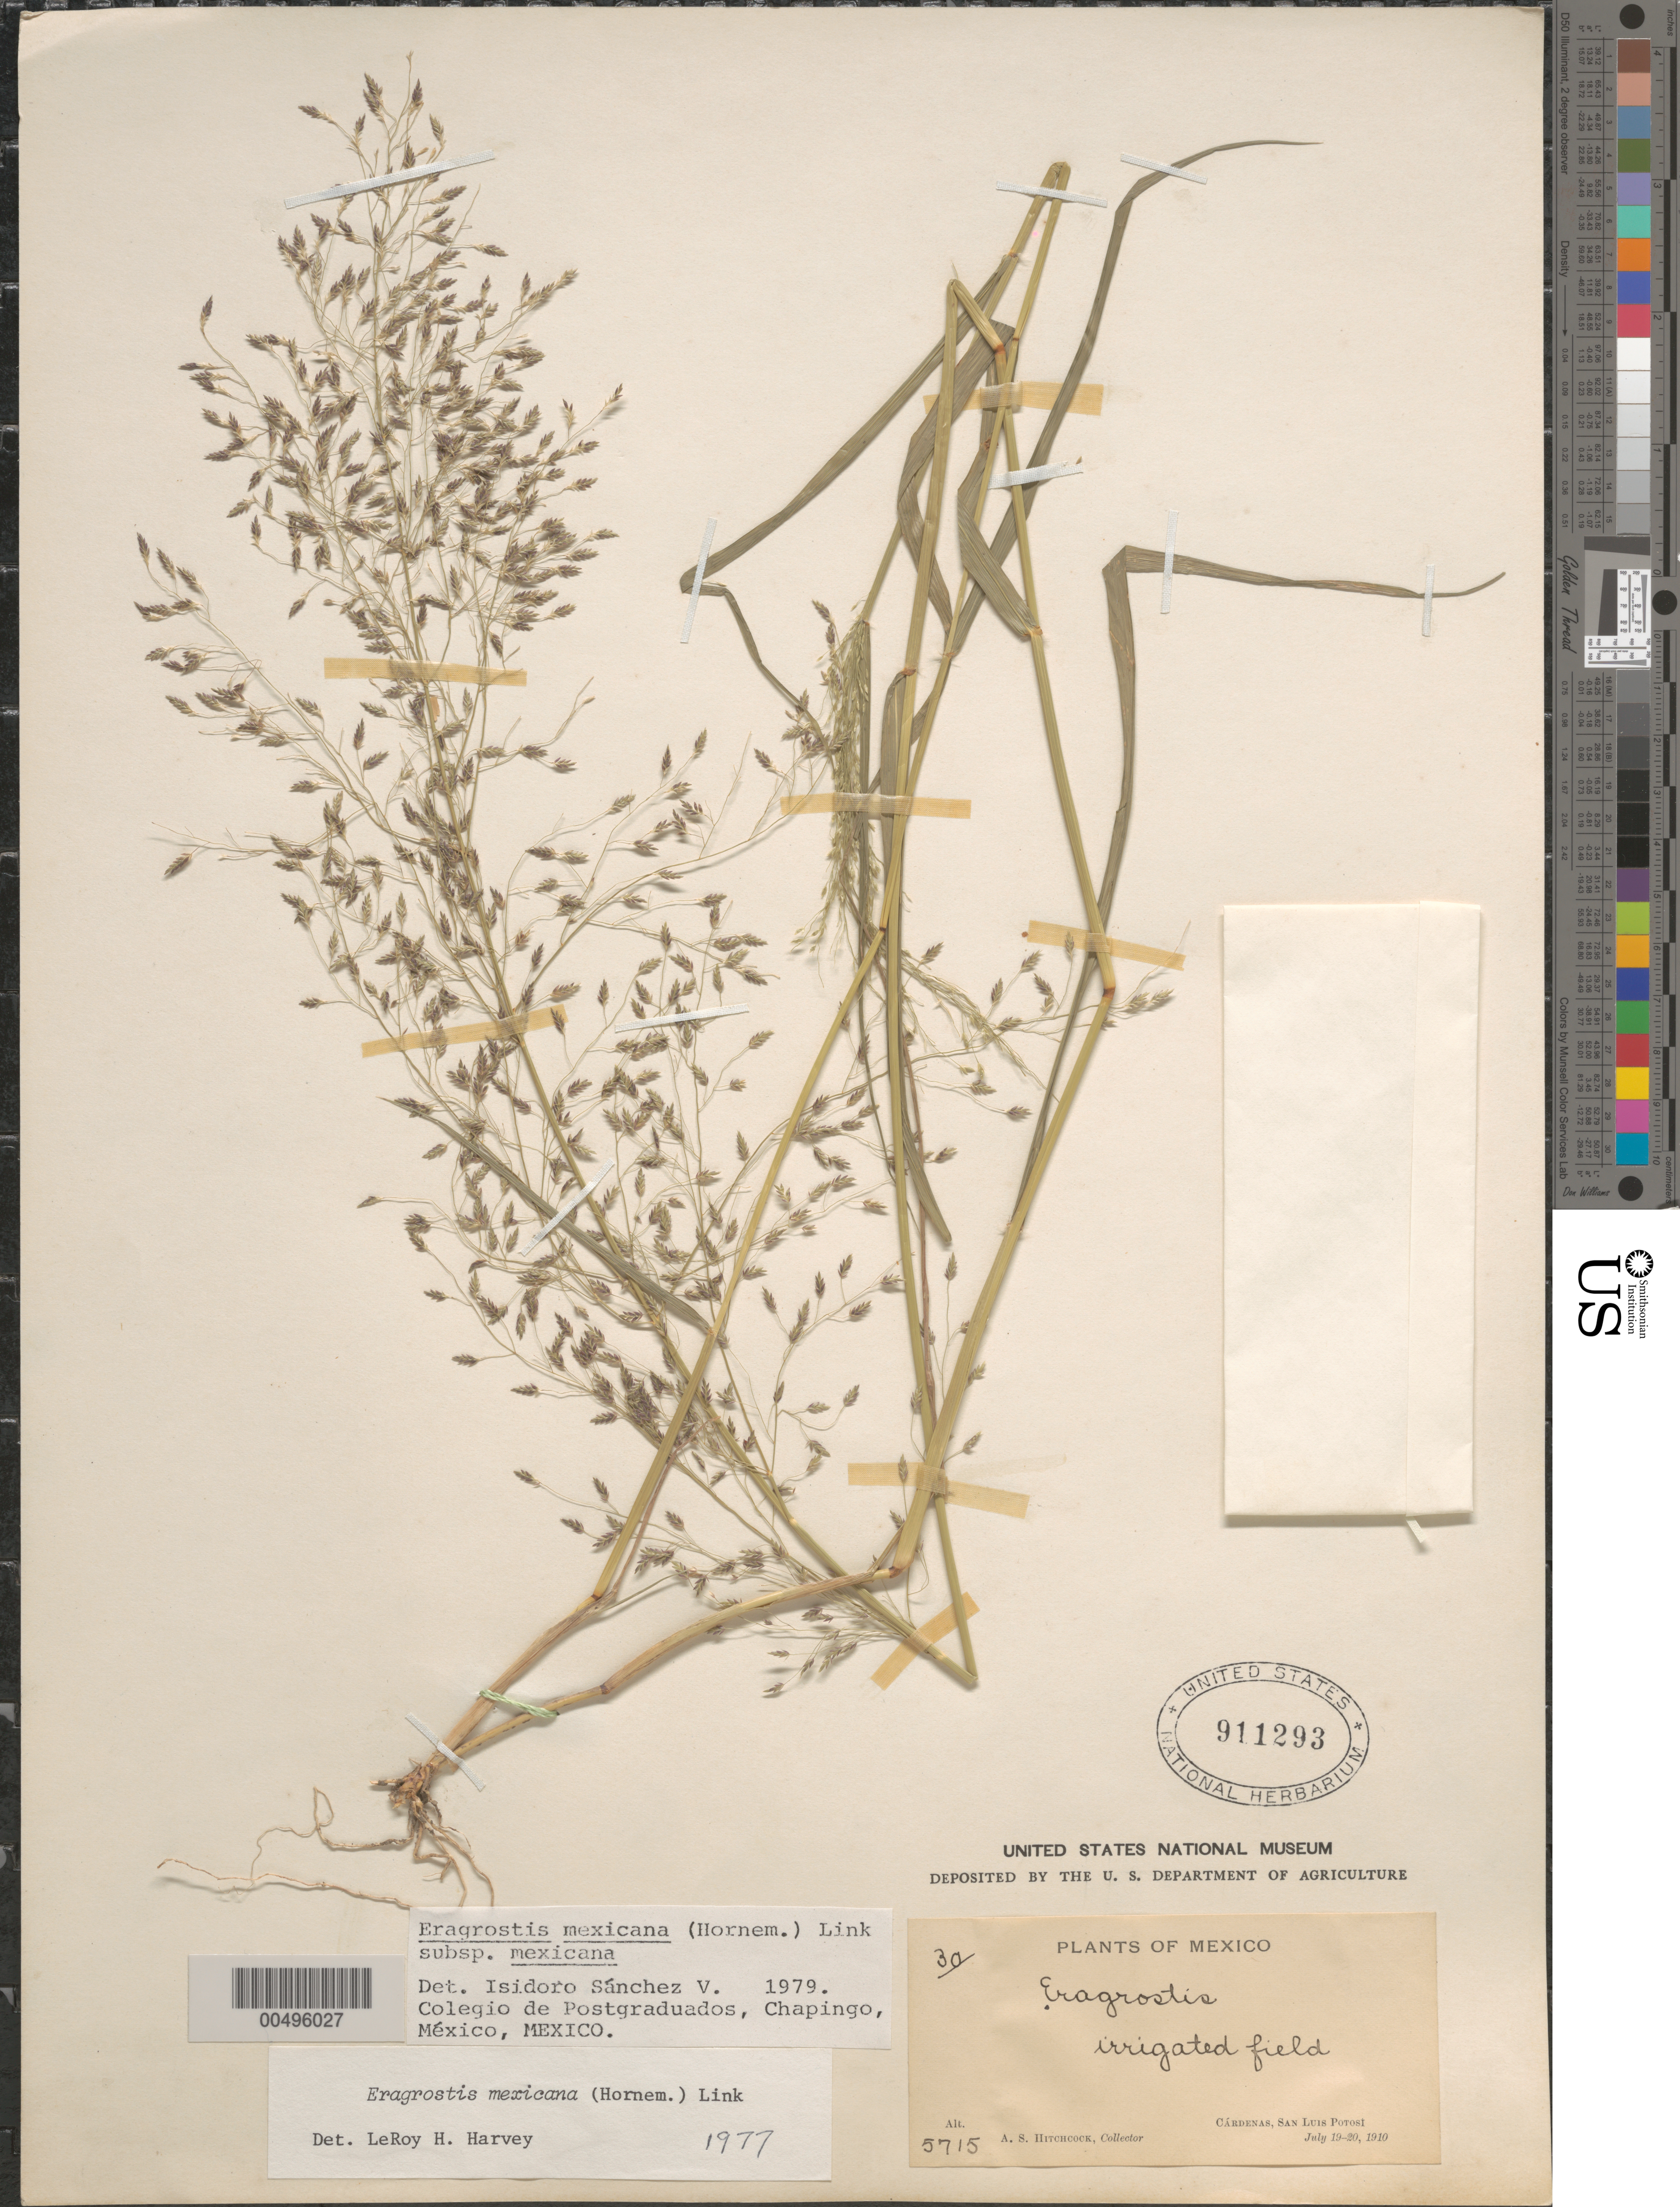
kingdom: Plantae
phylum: Tracheophyta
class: Liliopsida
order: Poales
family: Poaceae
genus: Eragrostis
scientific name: Eragrostis mexicana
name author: (Hornem.) Link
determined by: Sánchez Vega, I. M.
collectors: A. S. Hitchcock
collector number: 5715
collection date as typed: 19 Jul 1910 to 20 Jul 1910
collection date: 1910-07-19/1910-07-20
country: Mexico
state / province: San Luis Potosi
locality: Cárdenas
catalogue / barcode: US 911293